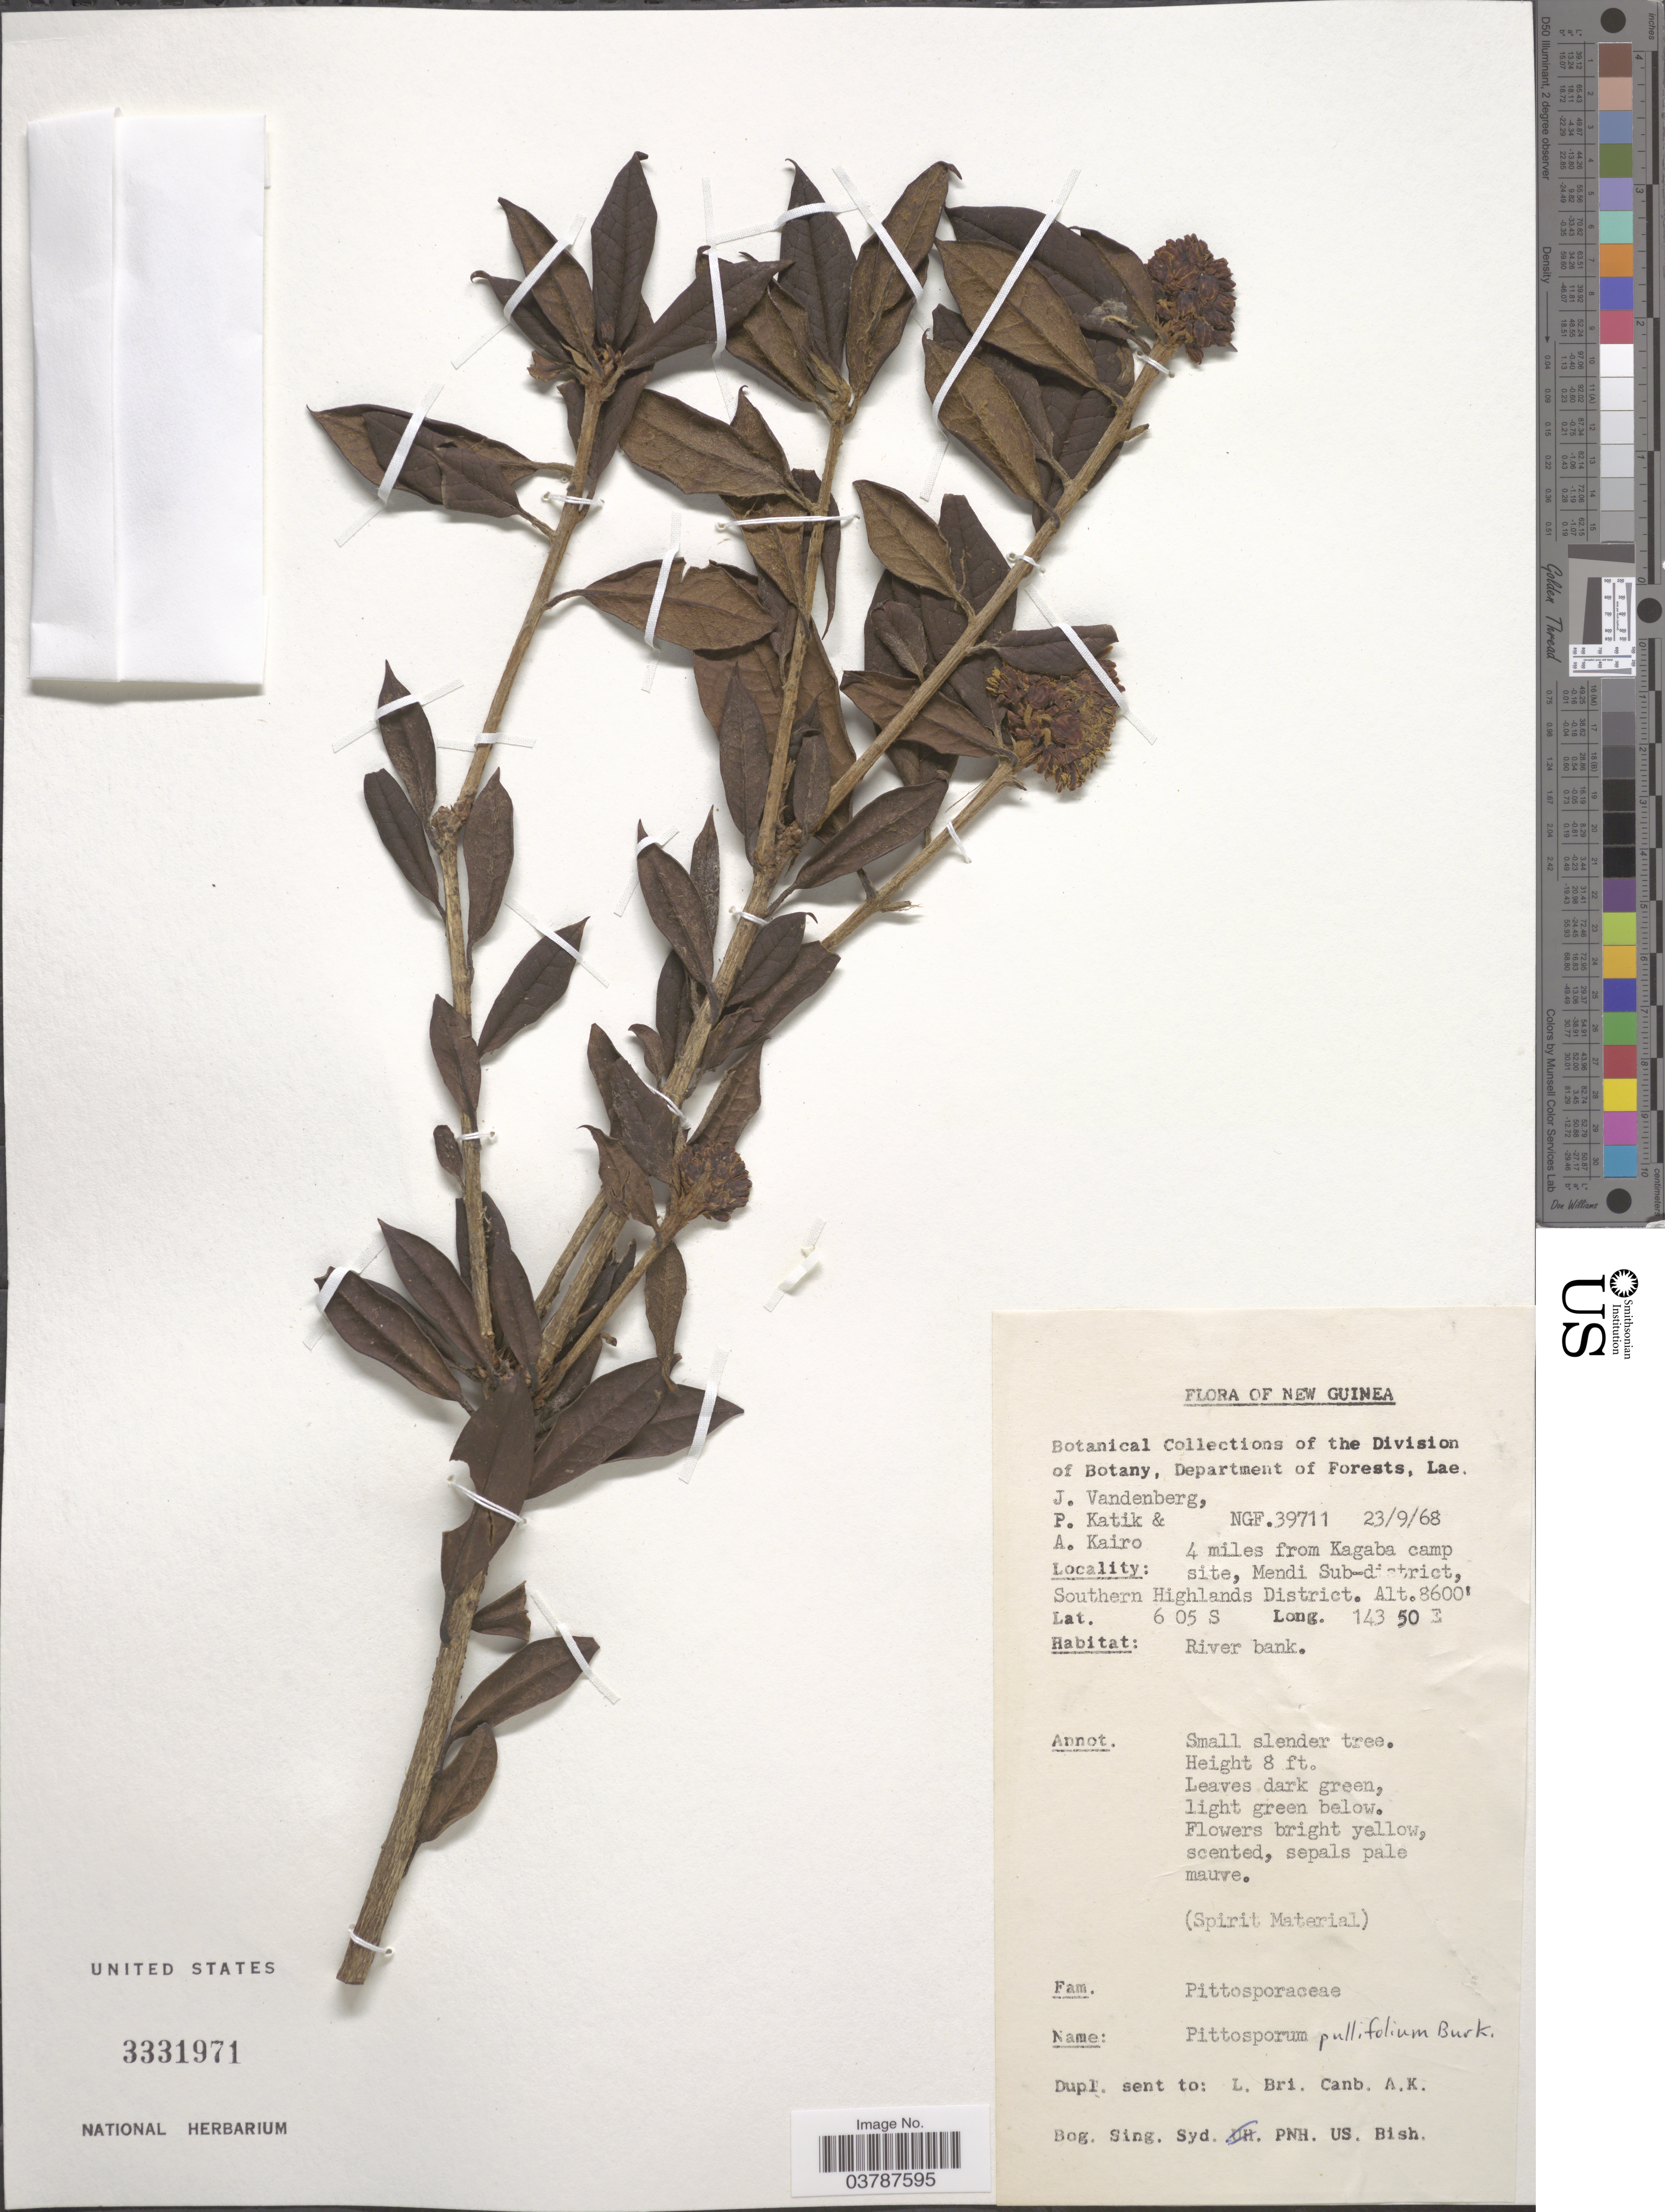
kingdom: Plantae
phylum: Tracheophyta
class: Magnoliopsida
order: Apiales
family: Pittosporaceae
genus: Pittosporum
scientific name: Pittosporum pullifolium subsp. pullifolium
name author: Burkill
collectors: J. Vandenberg, P. Katik & A. Kairo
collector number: NGF.39711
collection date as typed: Transcribed d/m/y: 23/9/68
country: Papua New Guinea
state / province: Southern Highlands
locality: New Guinea. 4 miles from Kagaba camp site, Mendi Sub-district. Southern Highlands District.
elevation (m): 2621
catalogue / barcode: US 3331971